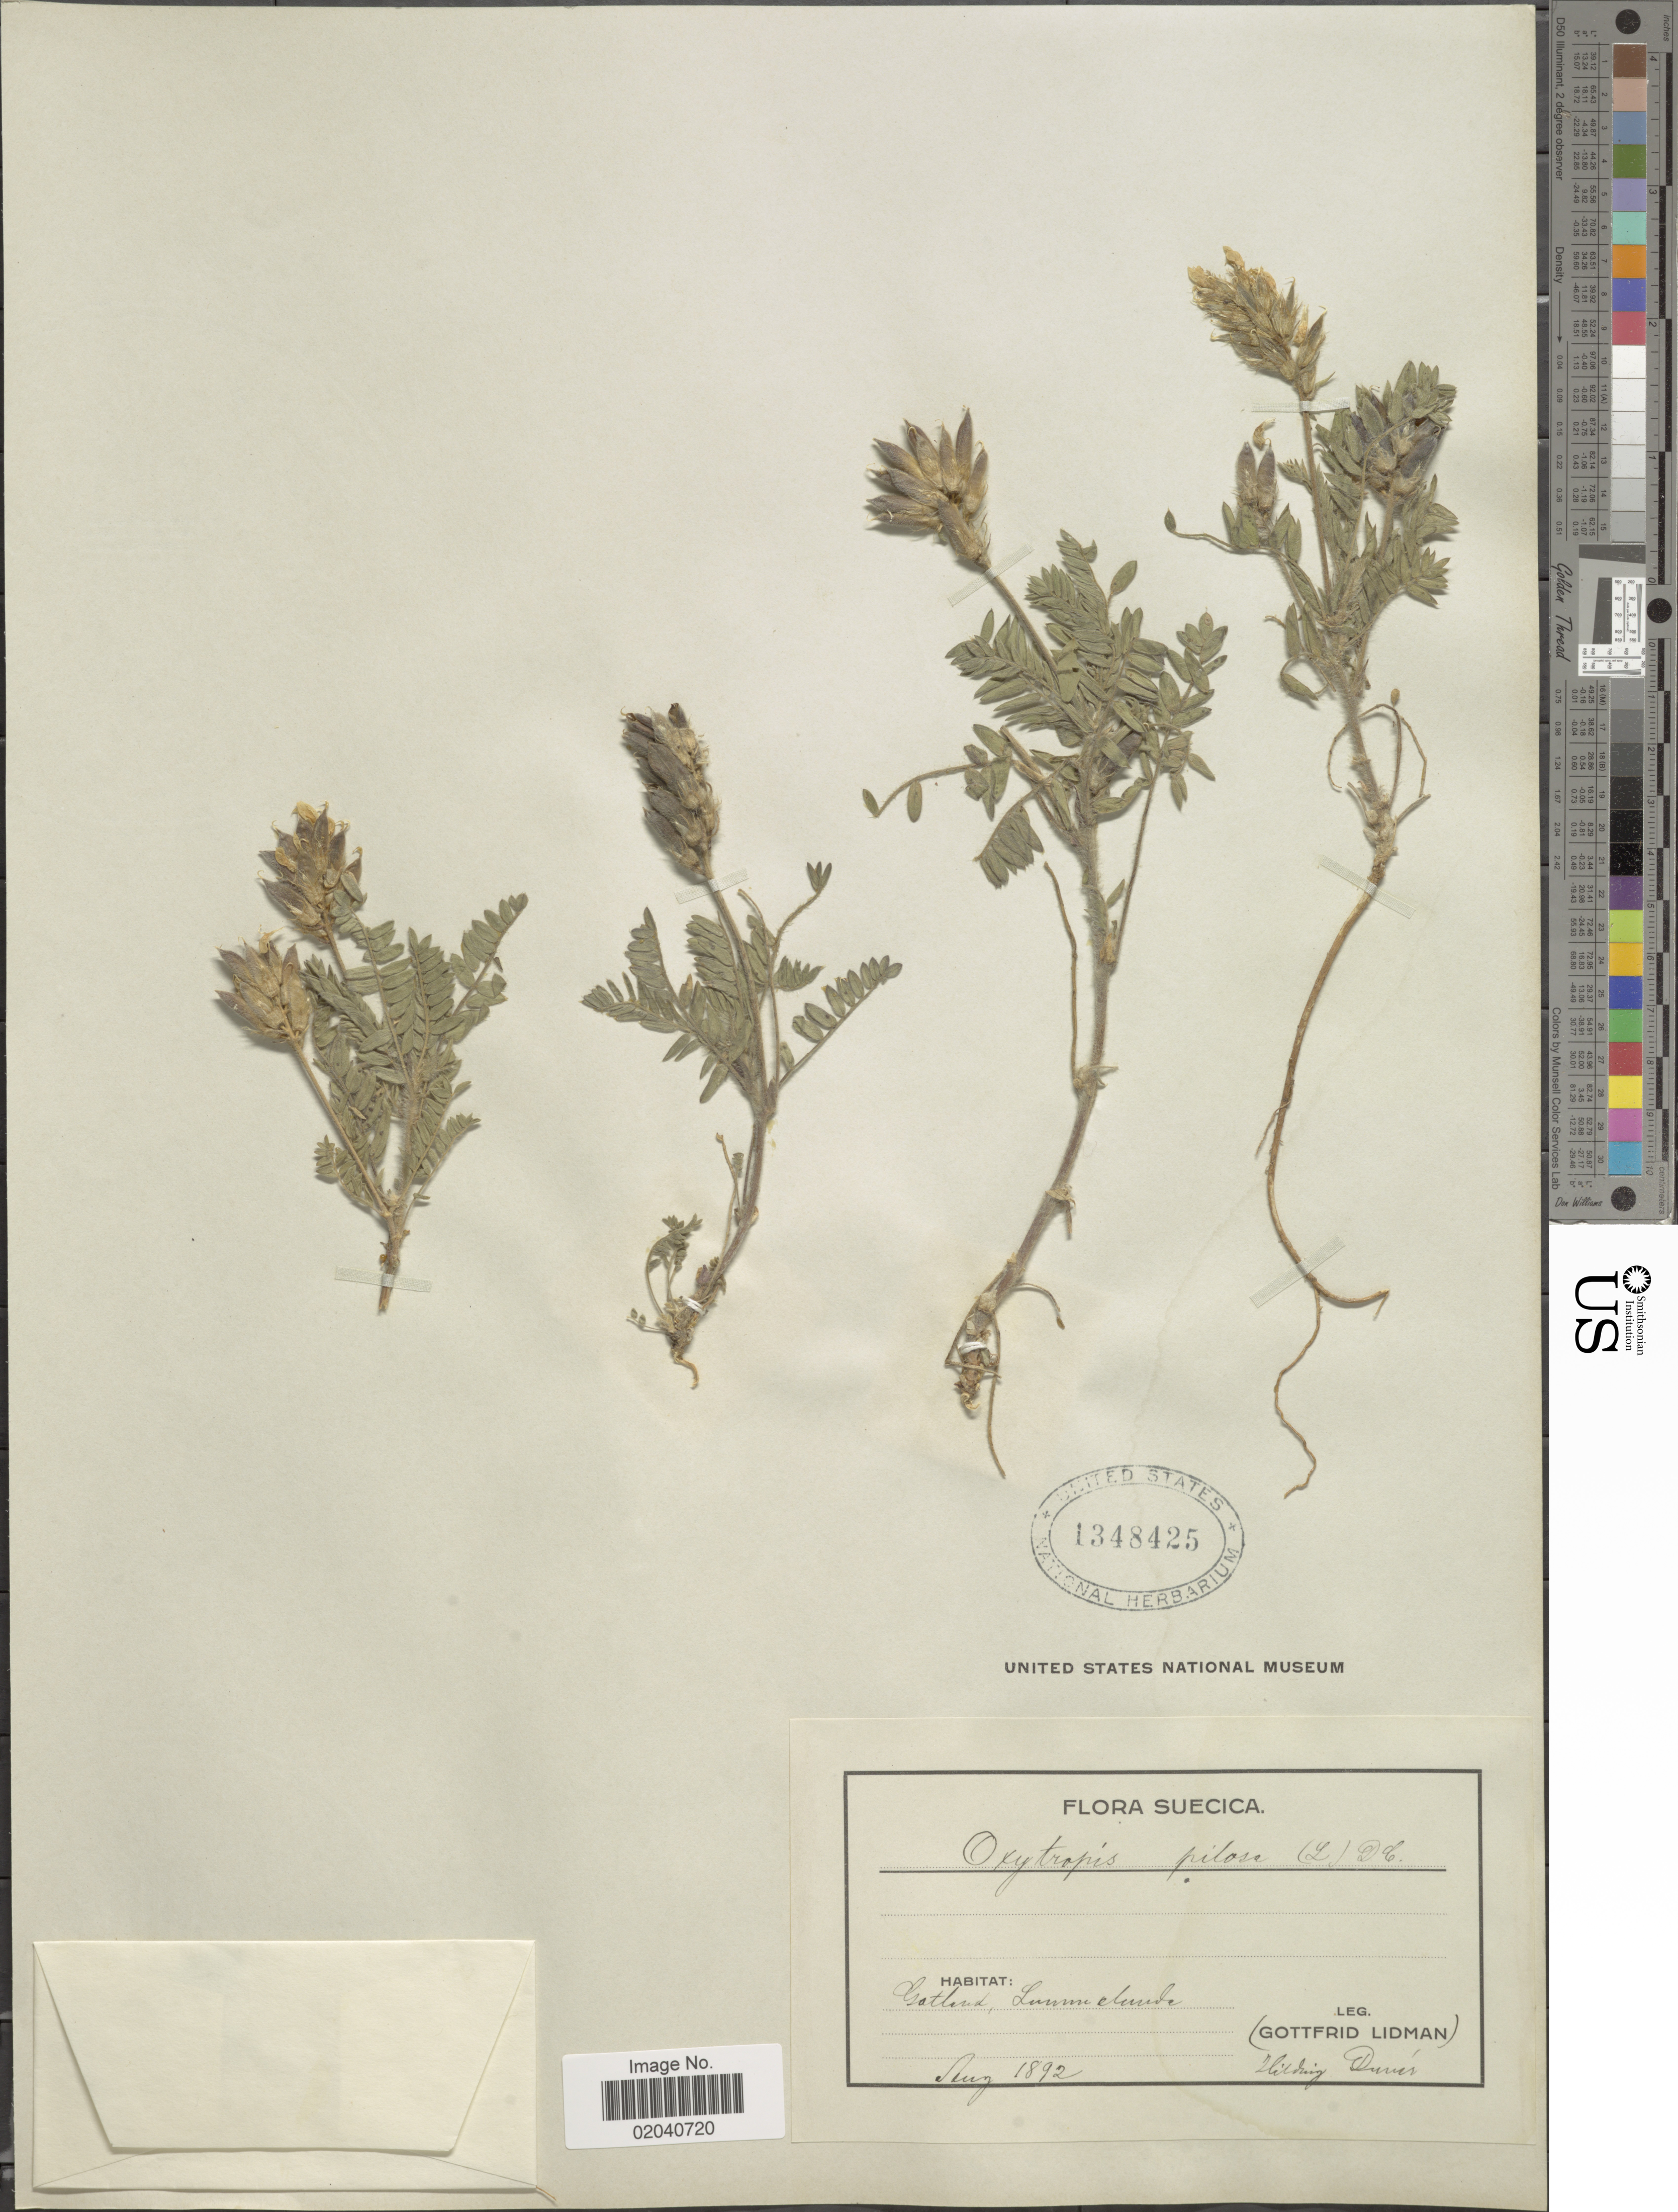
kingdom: Plantae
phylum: Tracheophyta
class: Magnoliopsida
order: Fabales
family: Fabaceae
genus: Oxytropis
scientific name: Oxytropis pilosa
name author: (L.) DC.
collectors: G. Lidman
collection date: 1892-08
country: Sweden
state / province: Gotland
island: Gotland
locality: Gotland, Lumme [illegible text]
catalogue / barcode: US 1348425